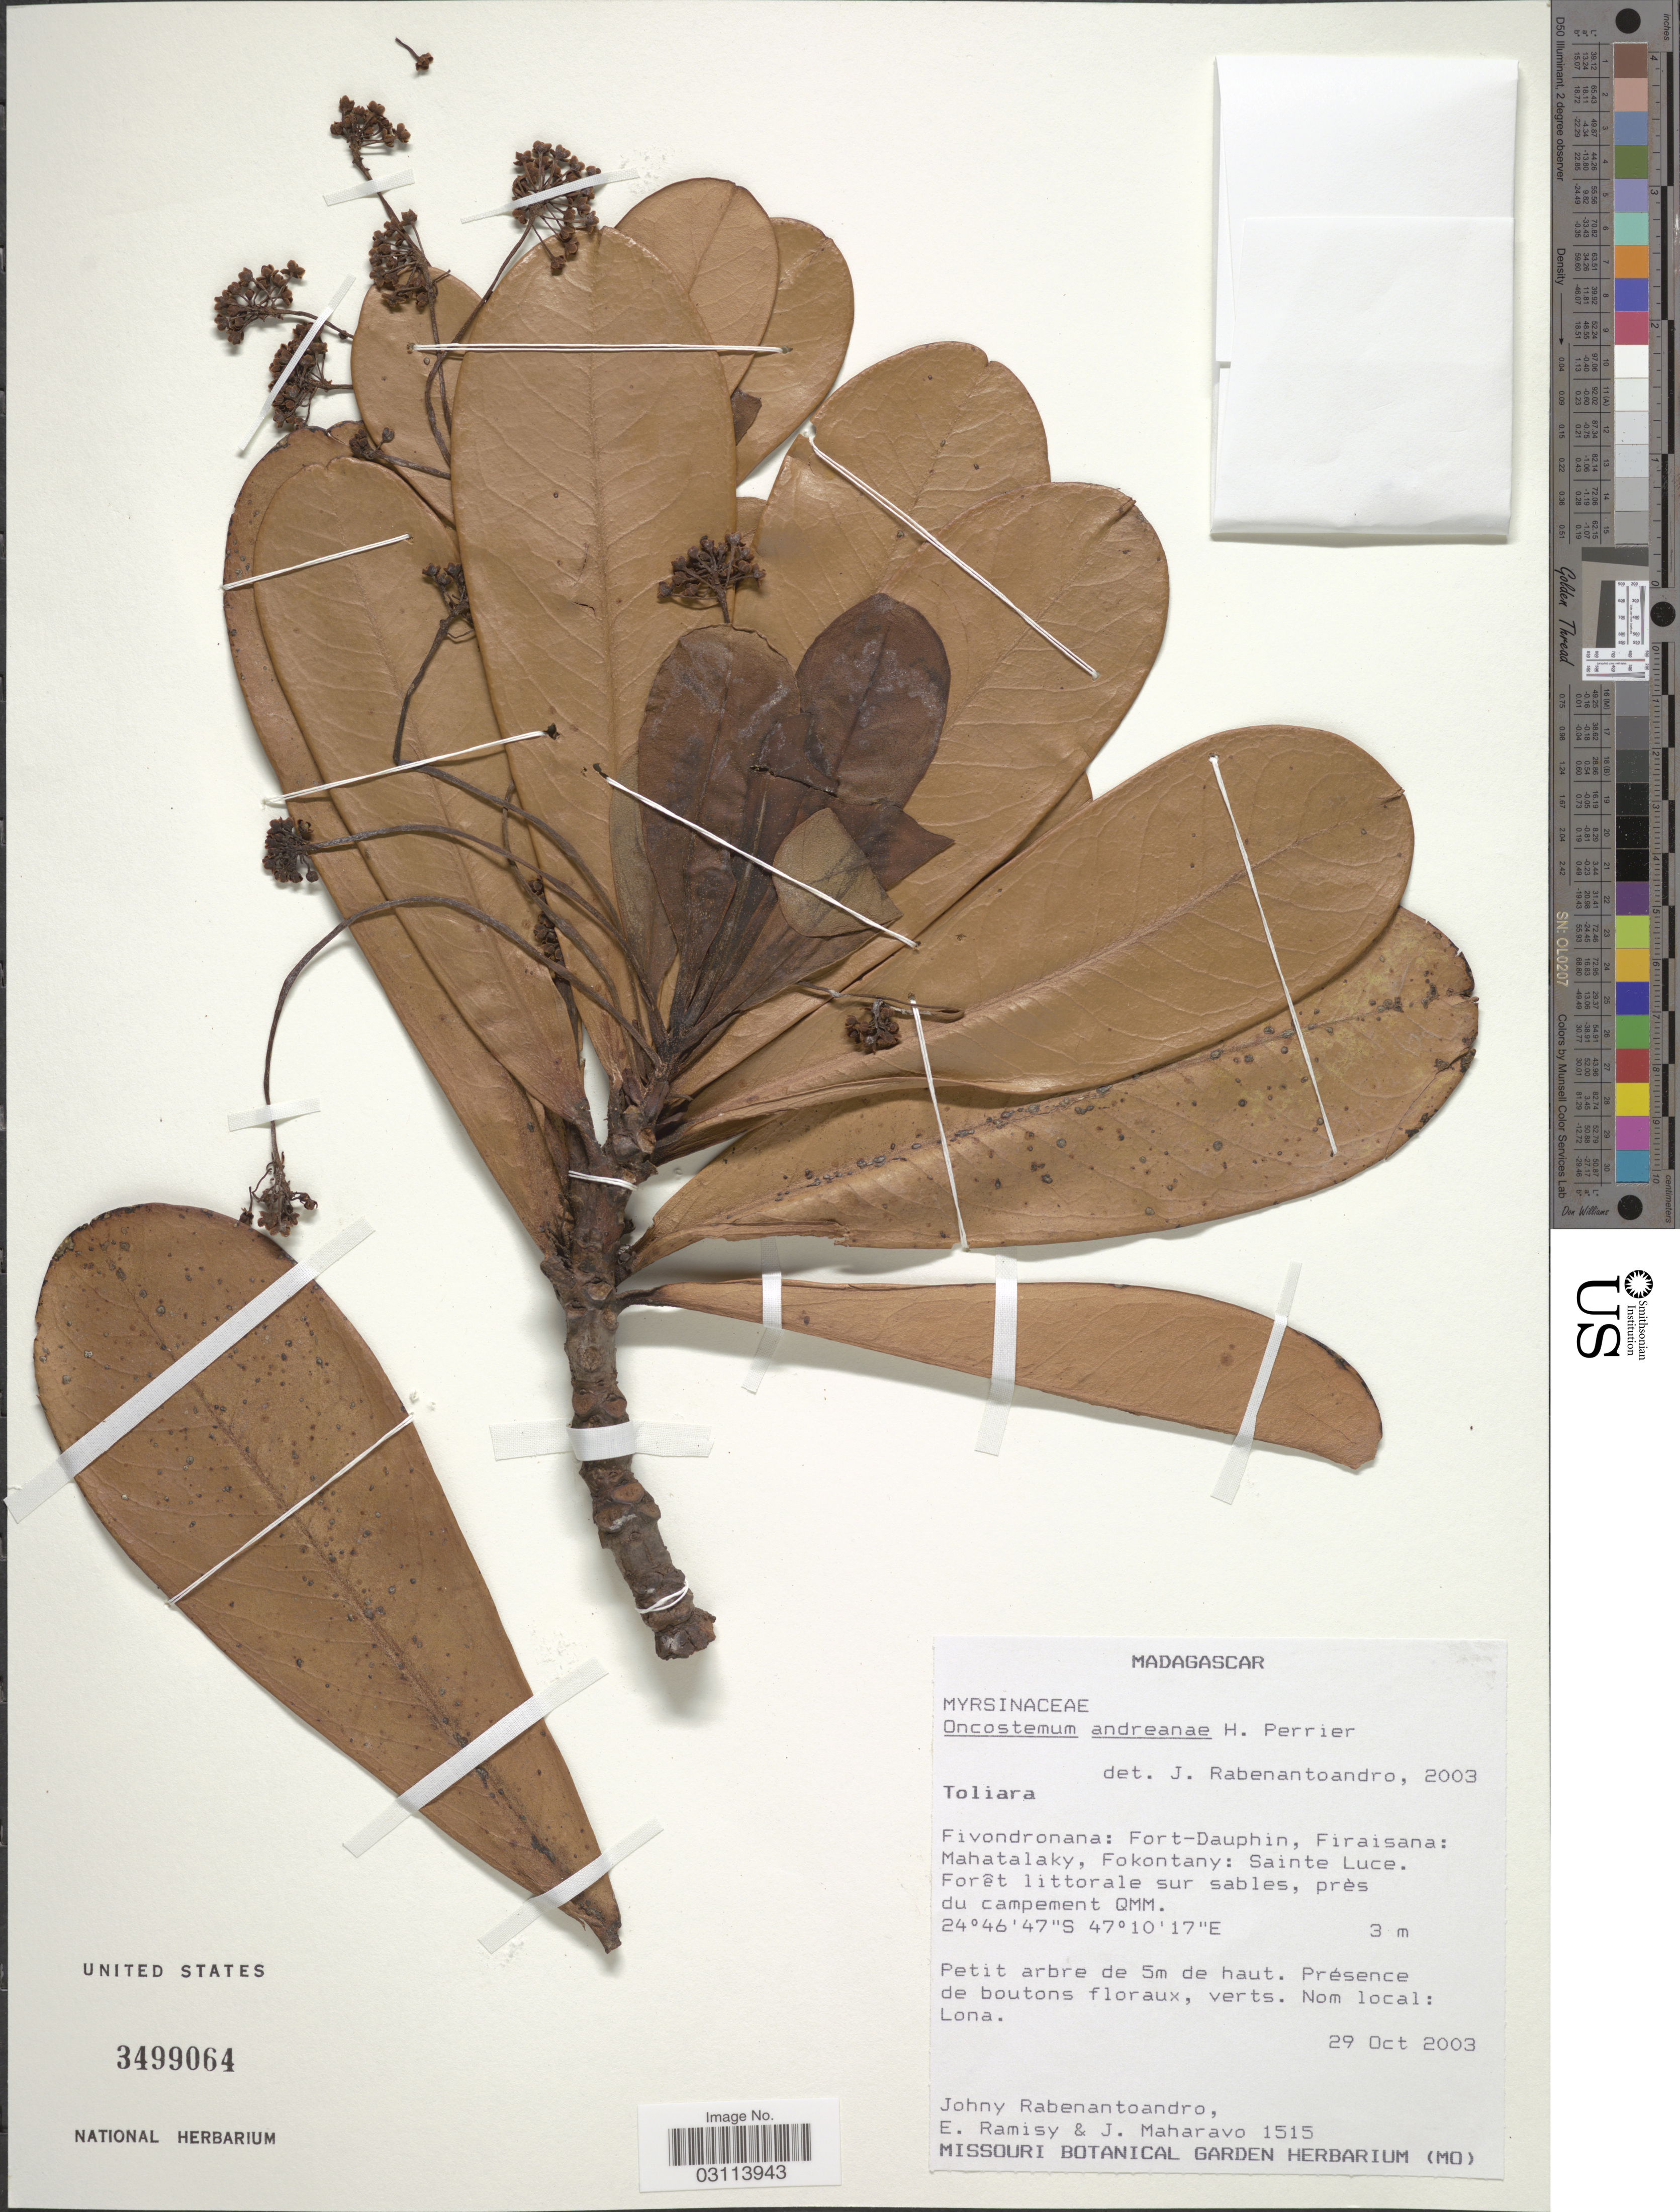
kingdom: Plantae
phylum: Tracheophyta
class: Magnoliopsida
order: Ericales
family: Primulaceae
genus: Oncostemum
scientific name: Oncostemum andreanae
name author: H. Perrier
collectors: J. Rabenantoandro, E. Ramisy & J. Maharavo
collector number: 1515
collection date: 2003-10-29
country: Madagascar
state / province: Anosy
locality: Fivondronana: Fort-Dauphin, FiraisanaL Mahatalaky, Fokontany: Sainte Luce.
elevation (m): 3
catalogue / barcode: US 3499064